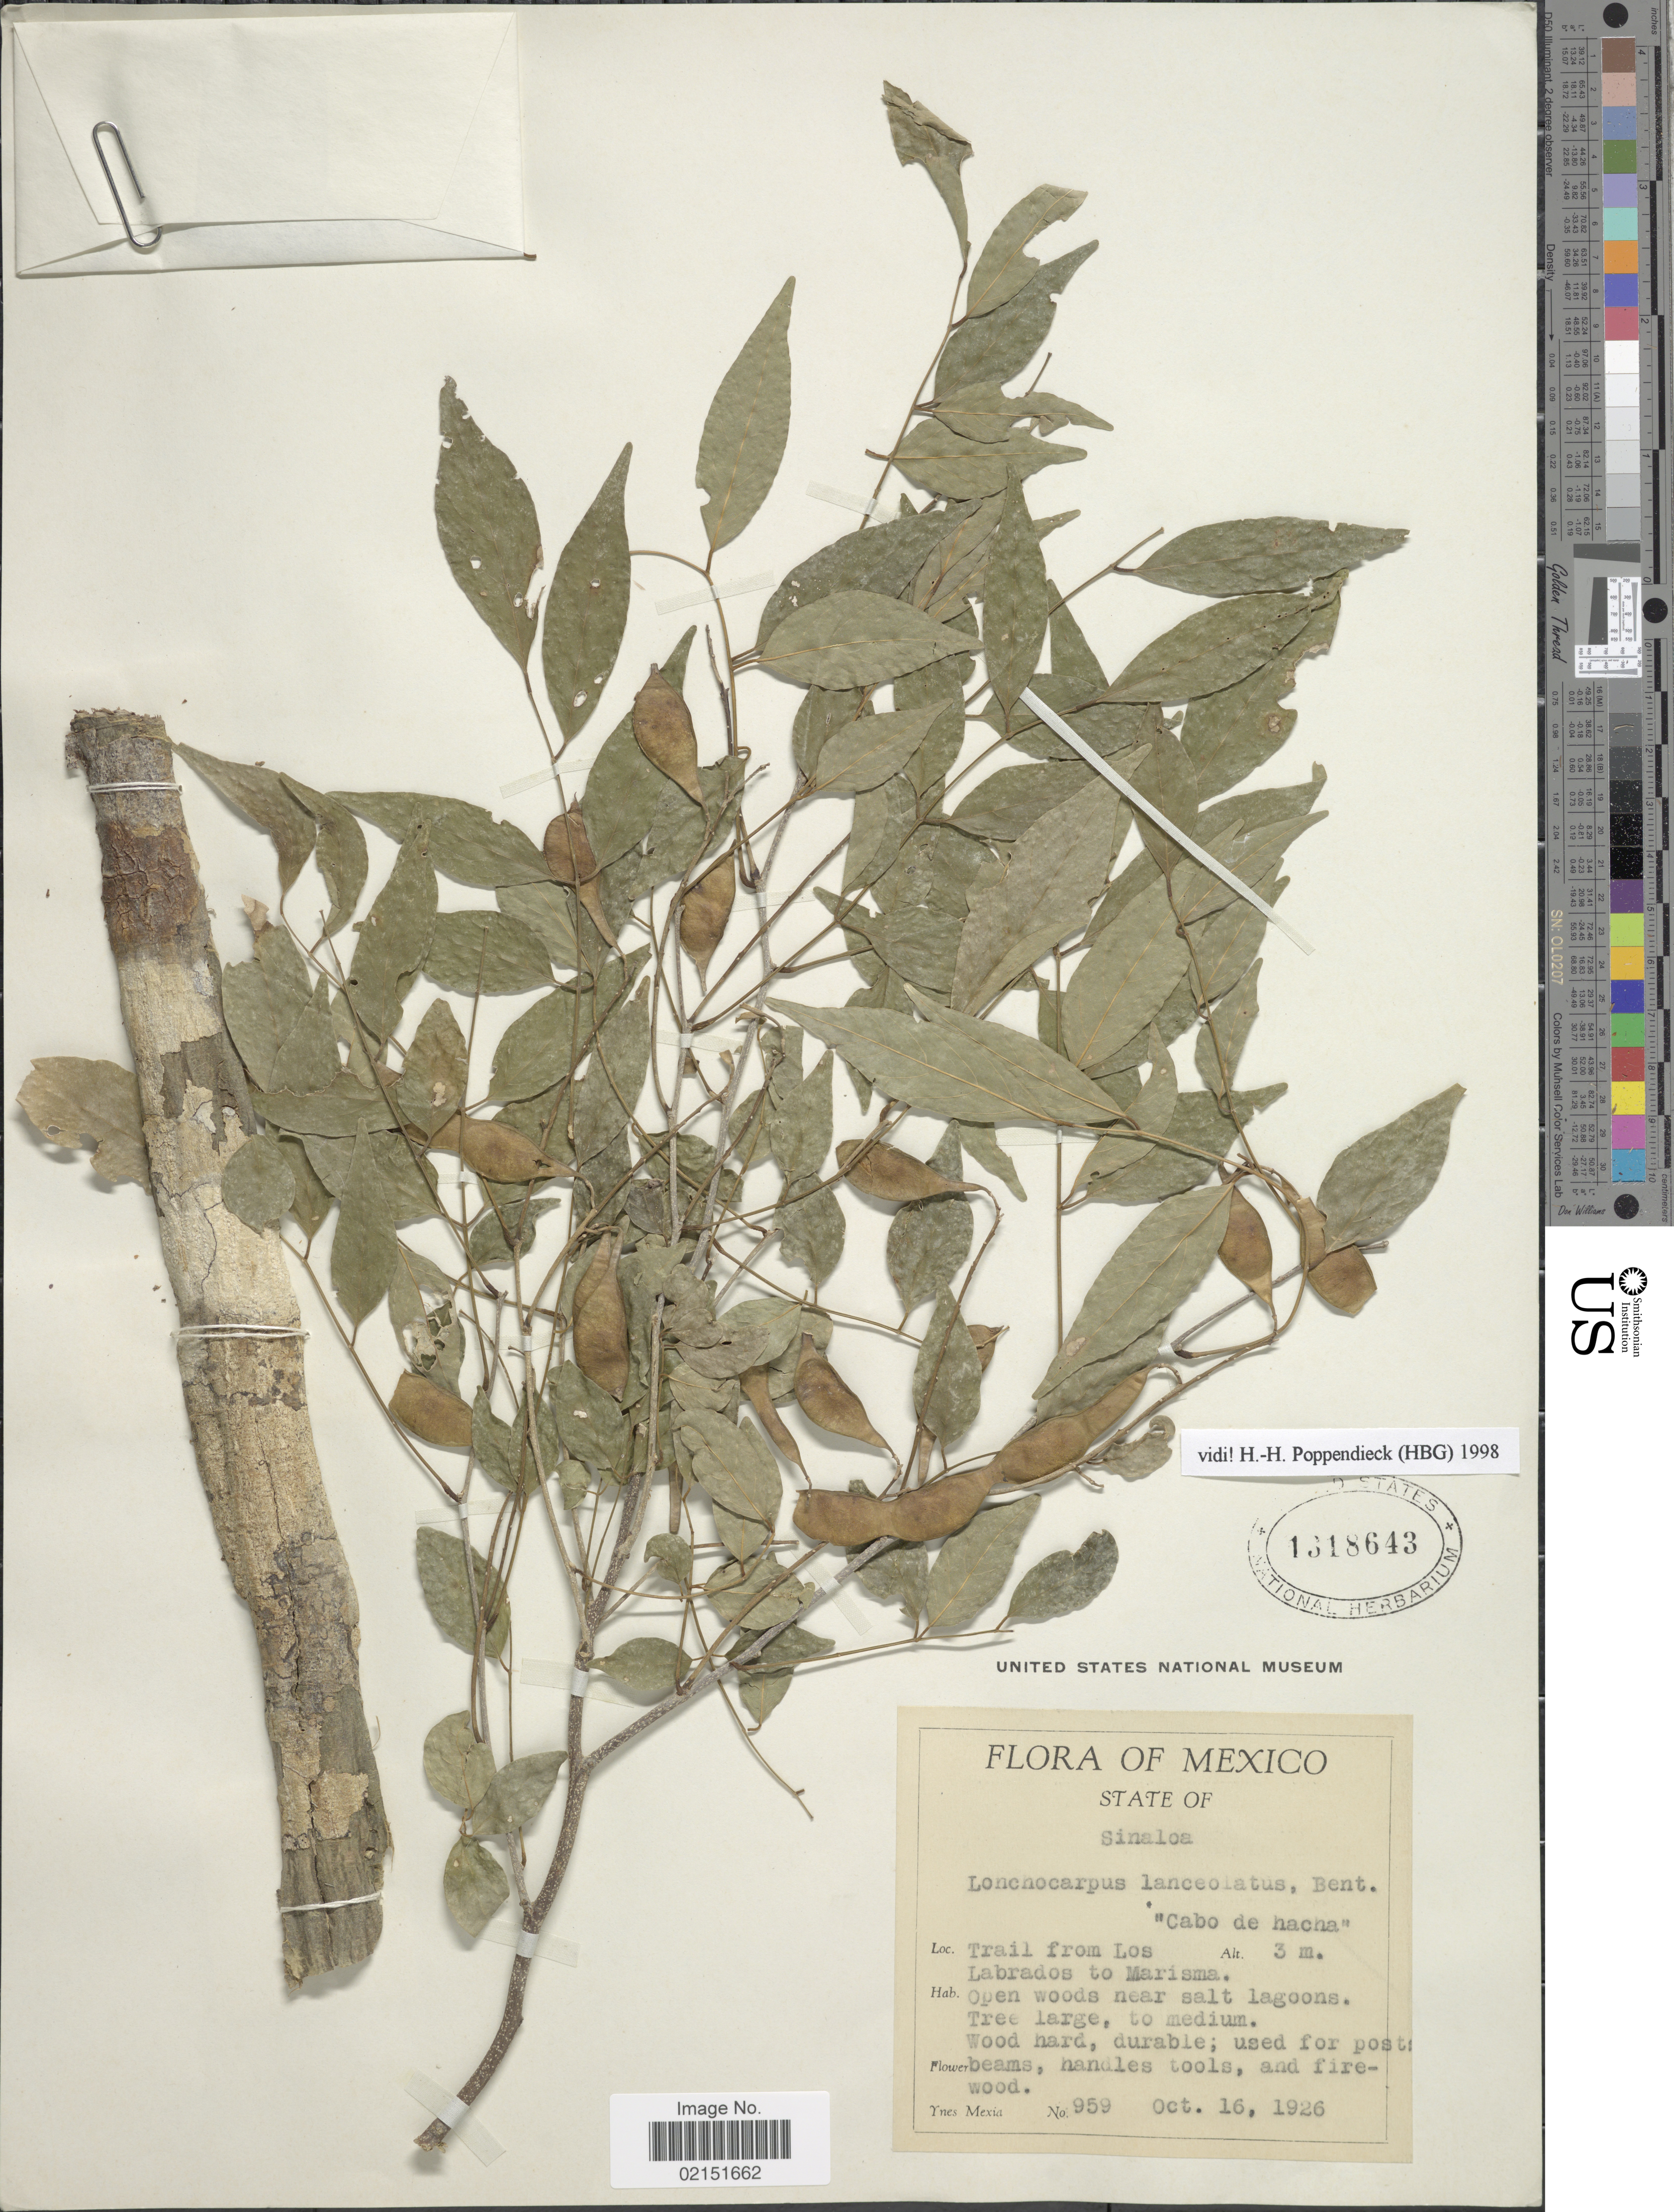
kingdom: Plantae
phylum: Tracheophyta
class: Magnoliopsida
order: Fabales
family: Fabaceae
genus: Lonchocarpus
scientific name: Lonchocarpus lanceolatus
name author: Benth.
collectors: Y. Mexia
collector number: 959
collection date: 1926-10-16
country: Mexico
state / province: Sinaloa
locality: State of Sinaloa. Trail from Los Labrados to Marisma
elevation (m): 3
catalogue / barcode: US 1318643